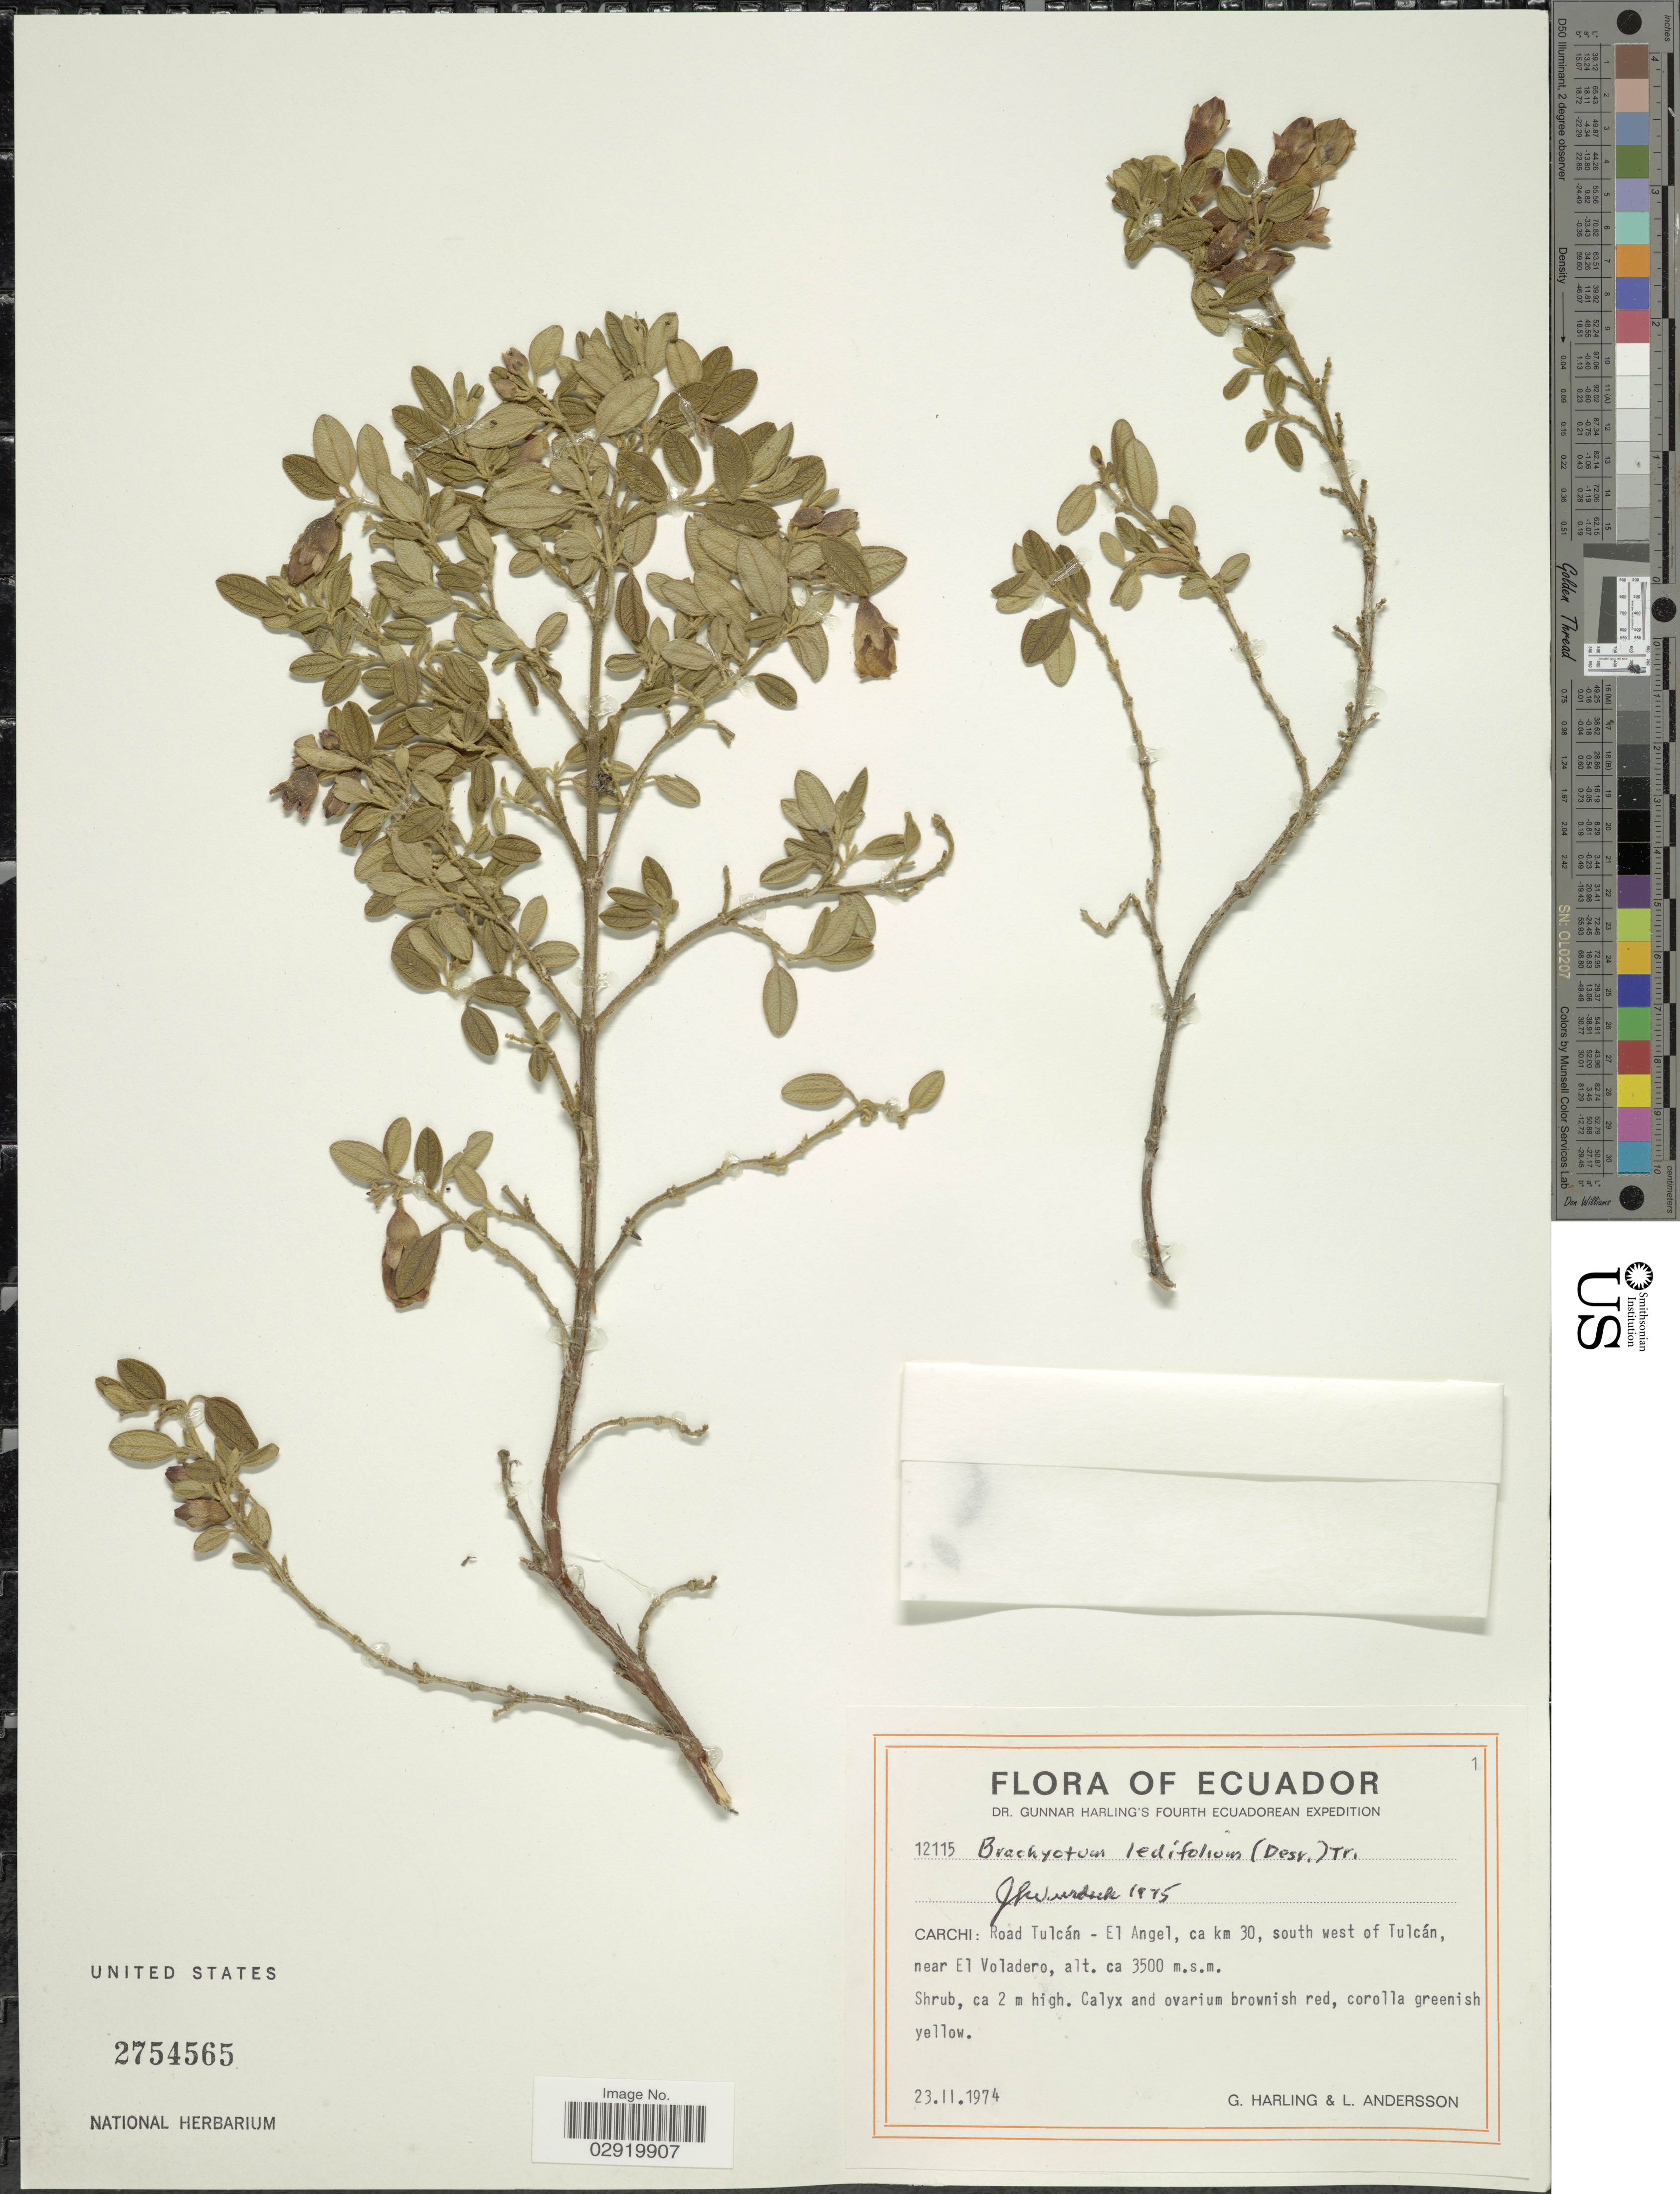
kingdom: Plantae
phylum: Tracheophyta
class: Magnoliopsida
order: Myrtales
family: Melastomataceae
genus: Brachyotum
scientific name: Brachyotum ledifolium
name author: (Desr.) Triana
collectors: G. Harling & L. Andersson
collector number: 12115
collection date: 1974-02-23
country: Ecuador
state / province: Carchi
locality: Road Tulcán - El Angel, ca km 30, south west of Tulcán, near El Voladero.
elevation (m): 3500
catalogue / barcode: US 2754565